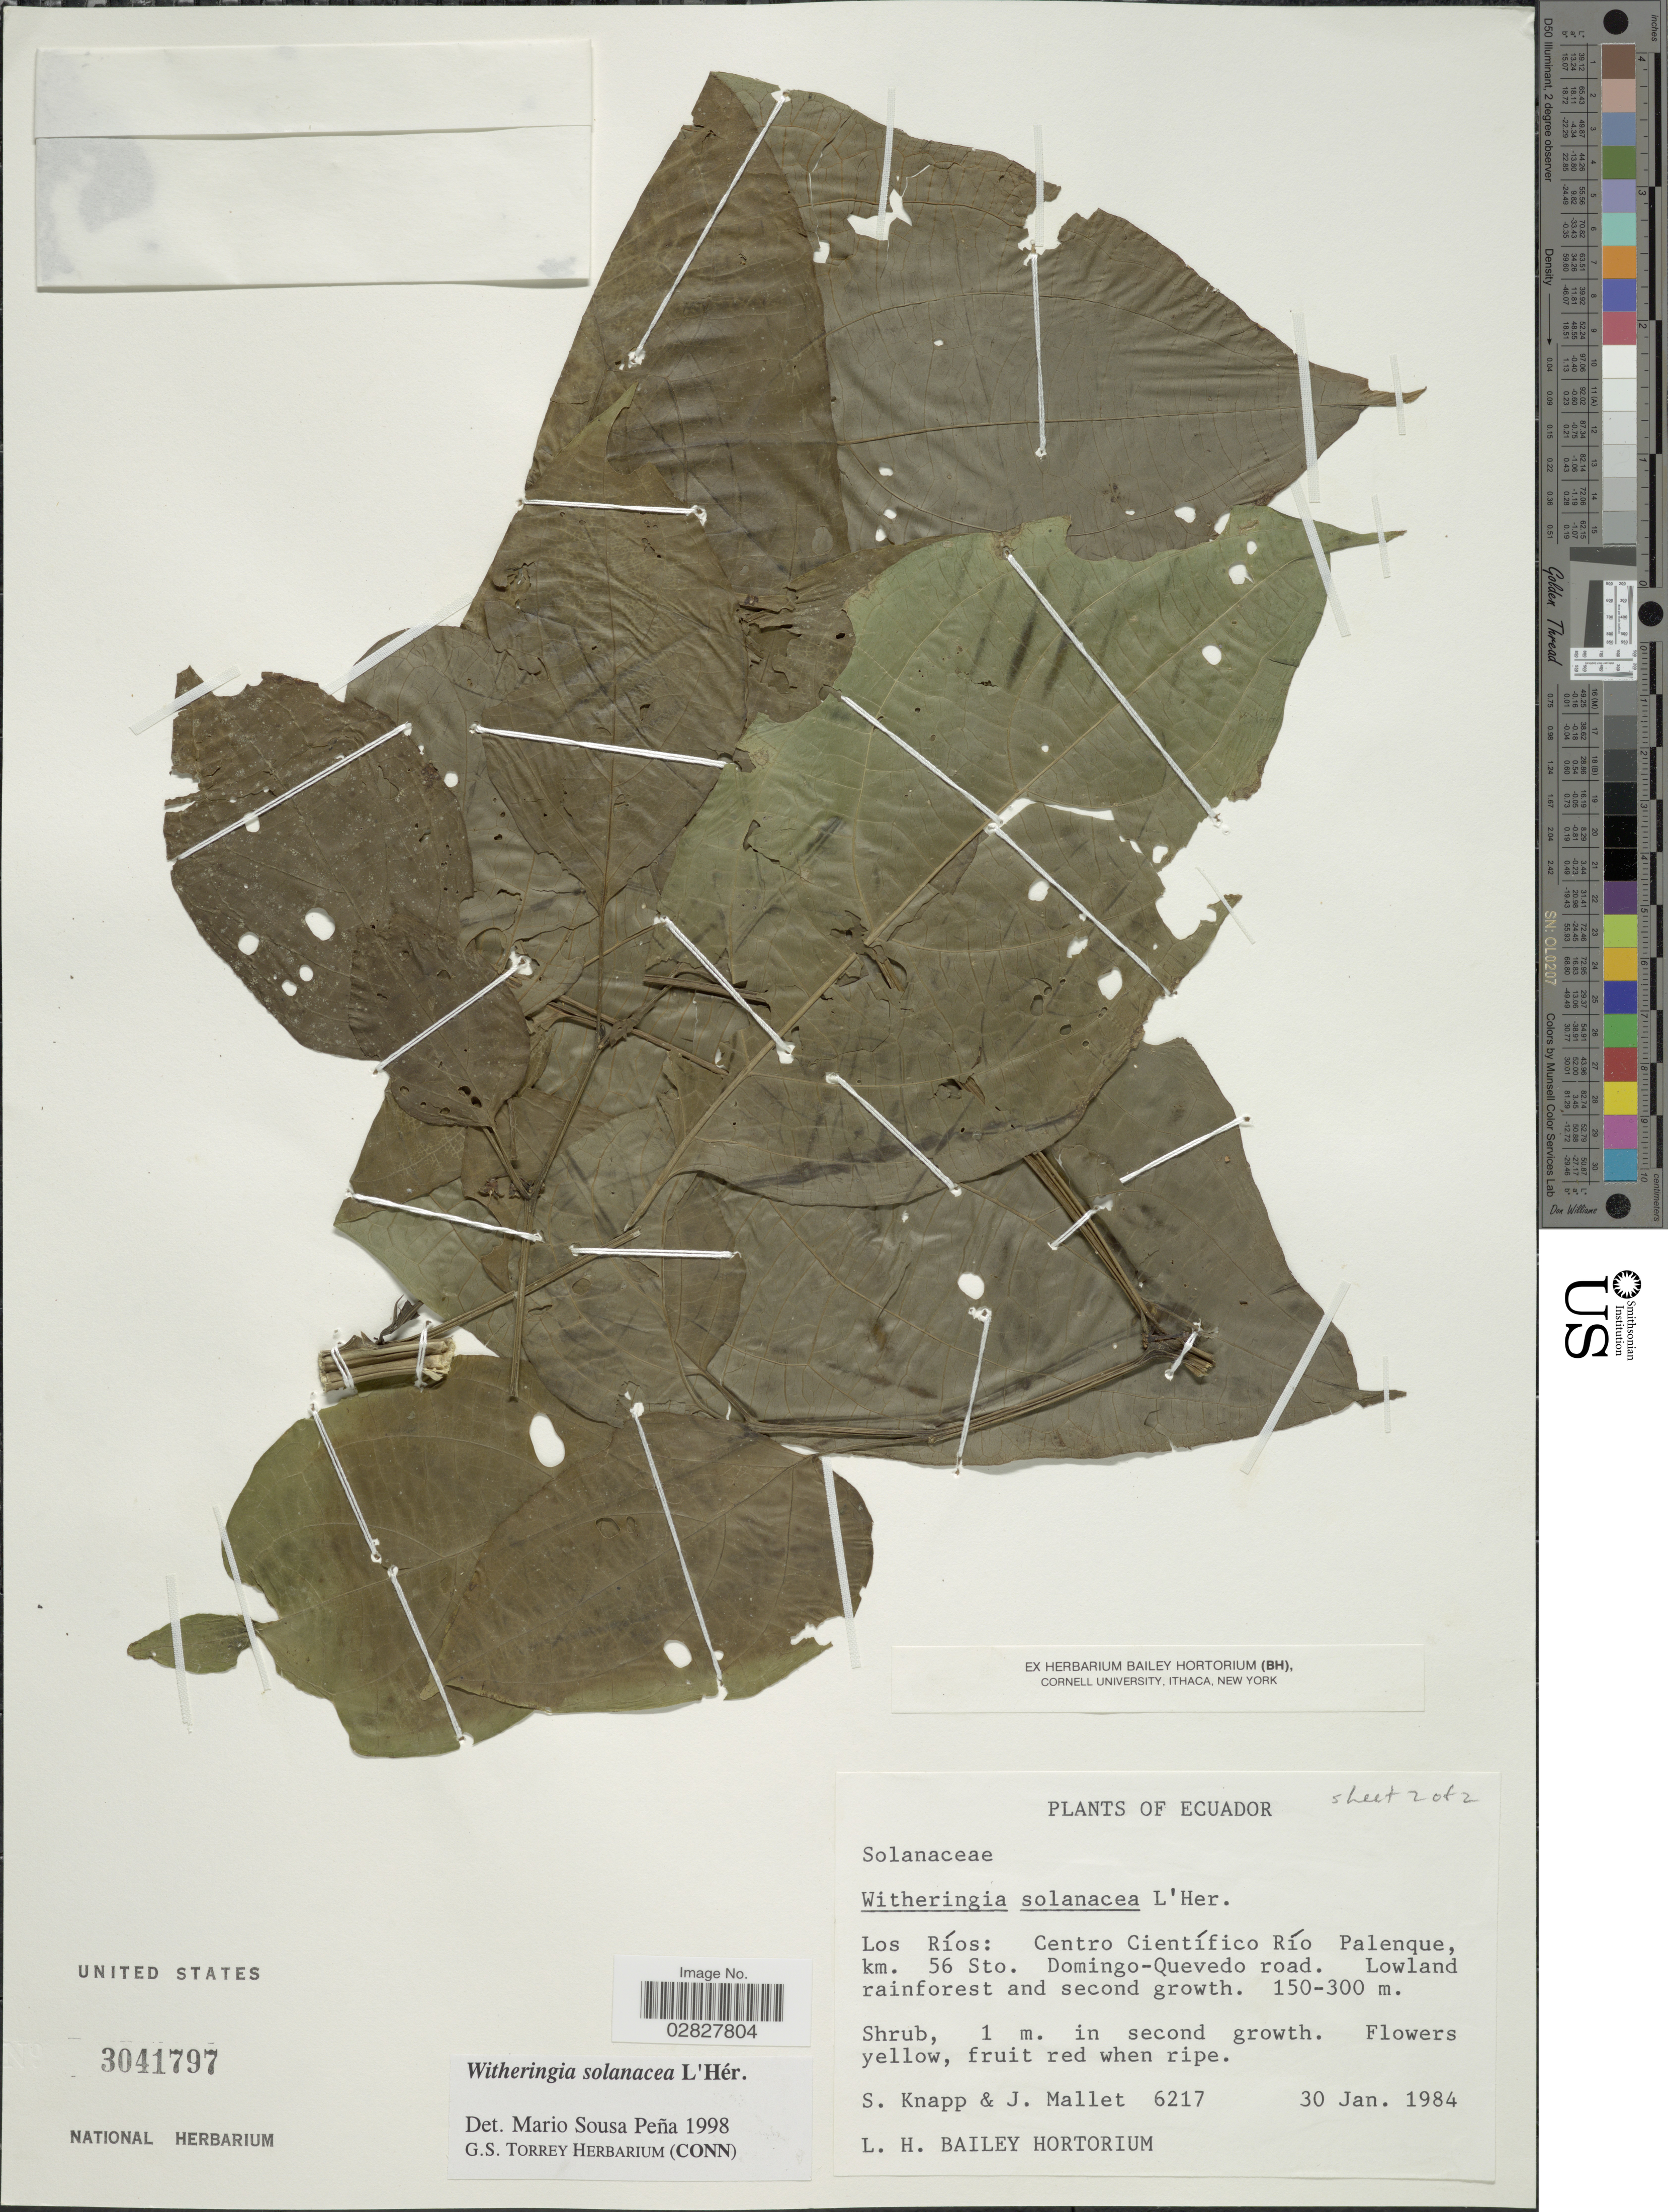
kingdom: Plantae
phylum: Tracheophyta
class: Magnoliopsida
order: Solanales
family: Solanaceae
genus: Witheringia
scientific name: Witheringia solanacea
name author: L'Hér.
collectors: S. Knapp & J. Mallett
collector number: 6217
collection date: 1984-01-30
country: Ecuador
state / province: Los Ríos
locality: Los Ríos: Centro Científico Río Palenque, km. 56 Sto. Domingo-Quevedo road.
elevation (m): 150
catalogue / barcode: US 3041797